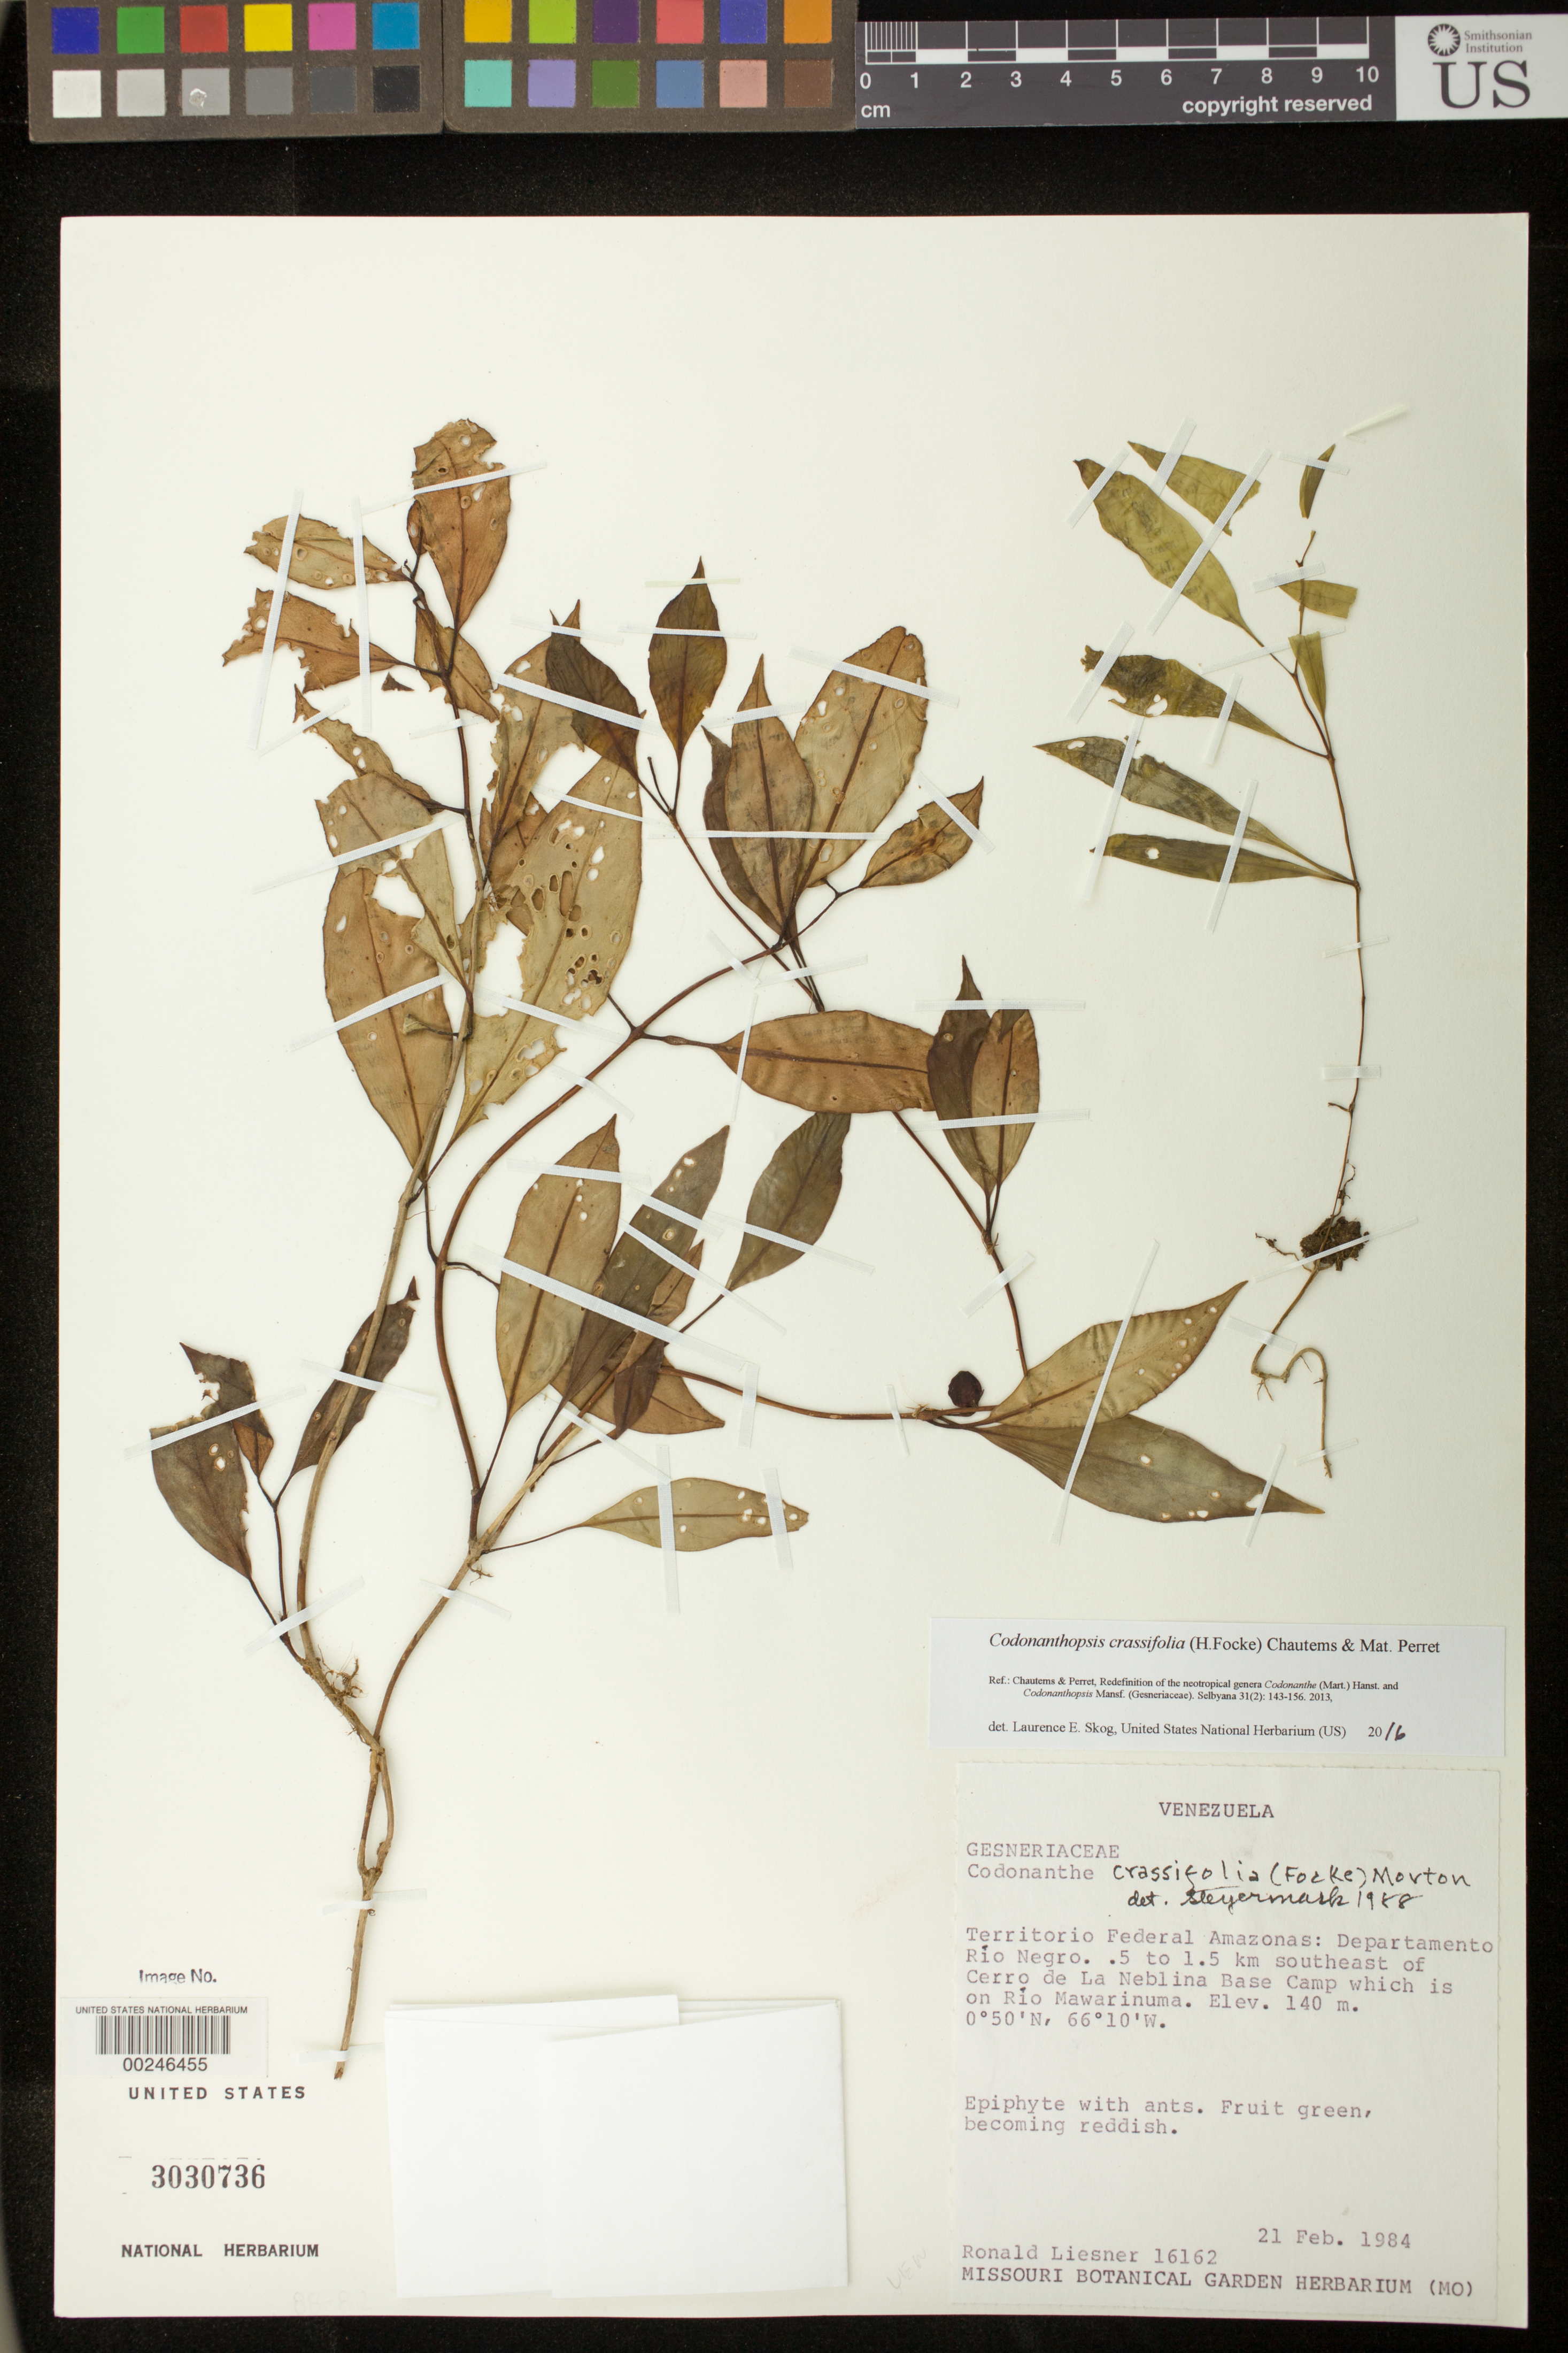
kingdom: Plantae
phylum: Tracheophyta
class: Magnoliopsida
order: Lamiales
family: Gesneriaceae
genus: Codonanthopsis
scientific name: Codonanthopsis crassifolia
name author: (H. Focke) Chautems & Mat.Perret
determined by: Skog, Laurence E.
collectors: R. L. Liesner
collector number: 16162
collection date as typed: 21 Feb 1984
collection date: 1984-02-21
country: Venezuela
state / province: Amazonas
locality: Rio Negro Dept., 0.5 to 1.5 km SE of Cerro de la Neblina base camp which is on Rio Mawarinuma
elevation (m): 140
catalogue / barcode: US 3030736